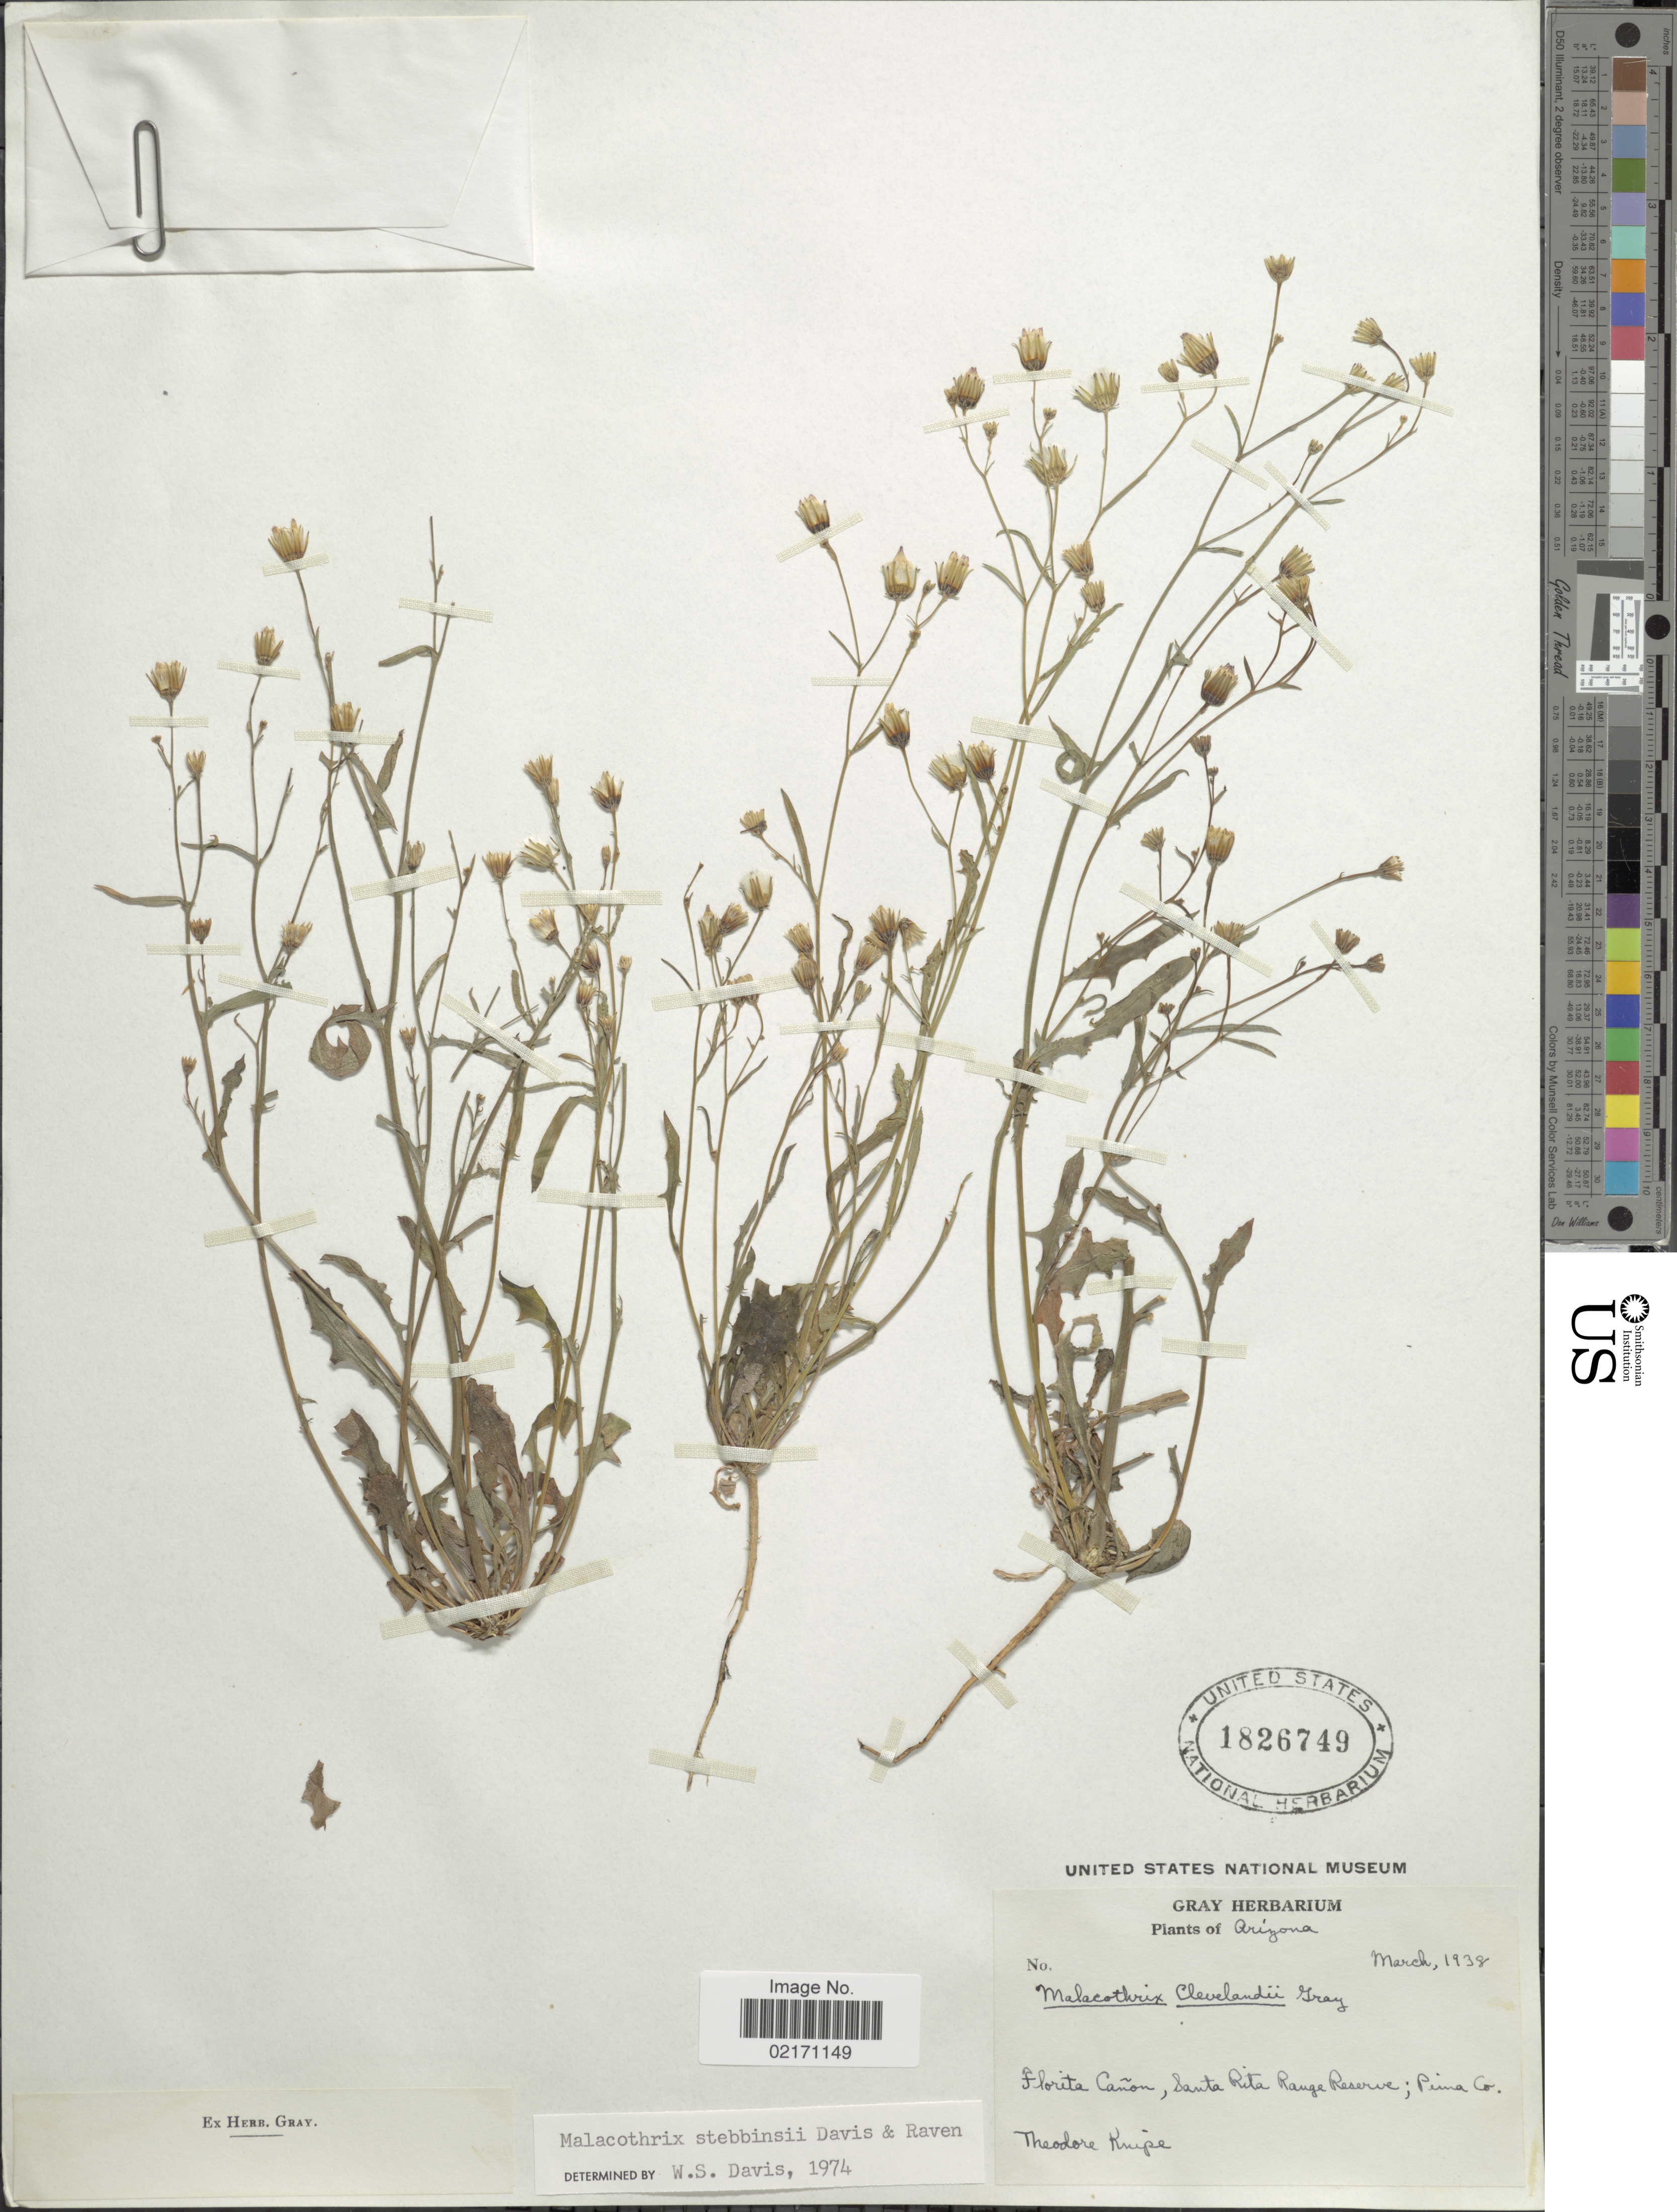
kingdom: Plantae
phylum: Tracheophyta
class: Magnoliopsida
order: Asterales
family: Asteraceae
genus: Malacothrix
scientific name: Malacothrix stebbinsii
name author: W.S. Davis & P.H. Raven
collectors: T. Knipe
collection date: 1938-03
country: United States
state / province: Arizona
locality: Florita Canon, Santa Rita Range Reserve, Pima Co.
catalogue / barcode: US 1826749